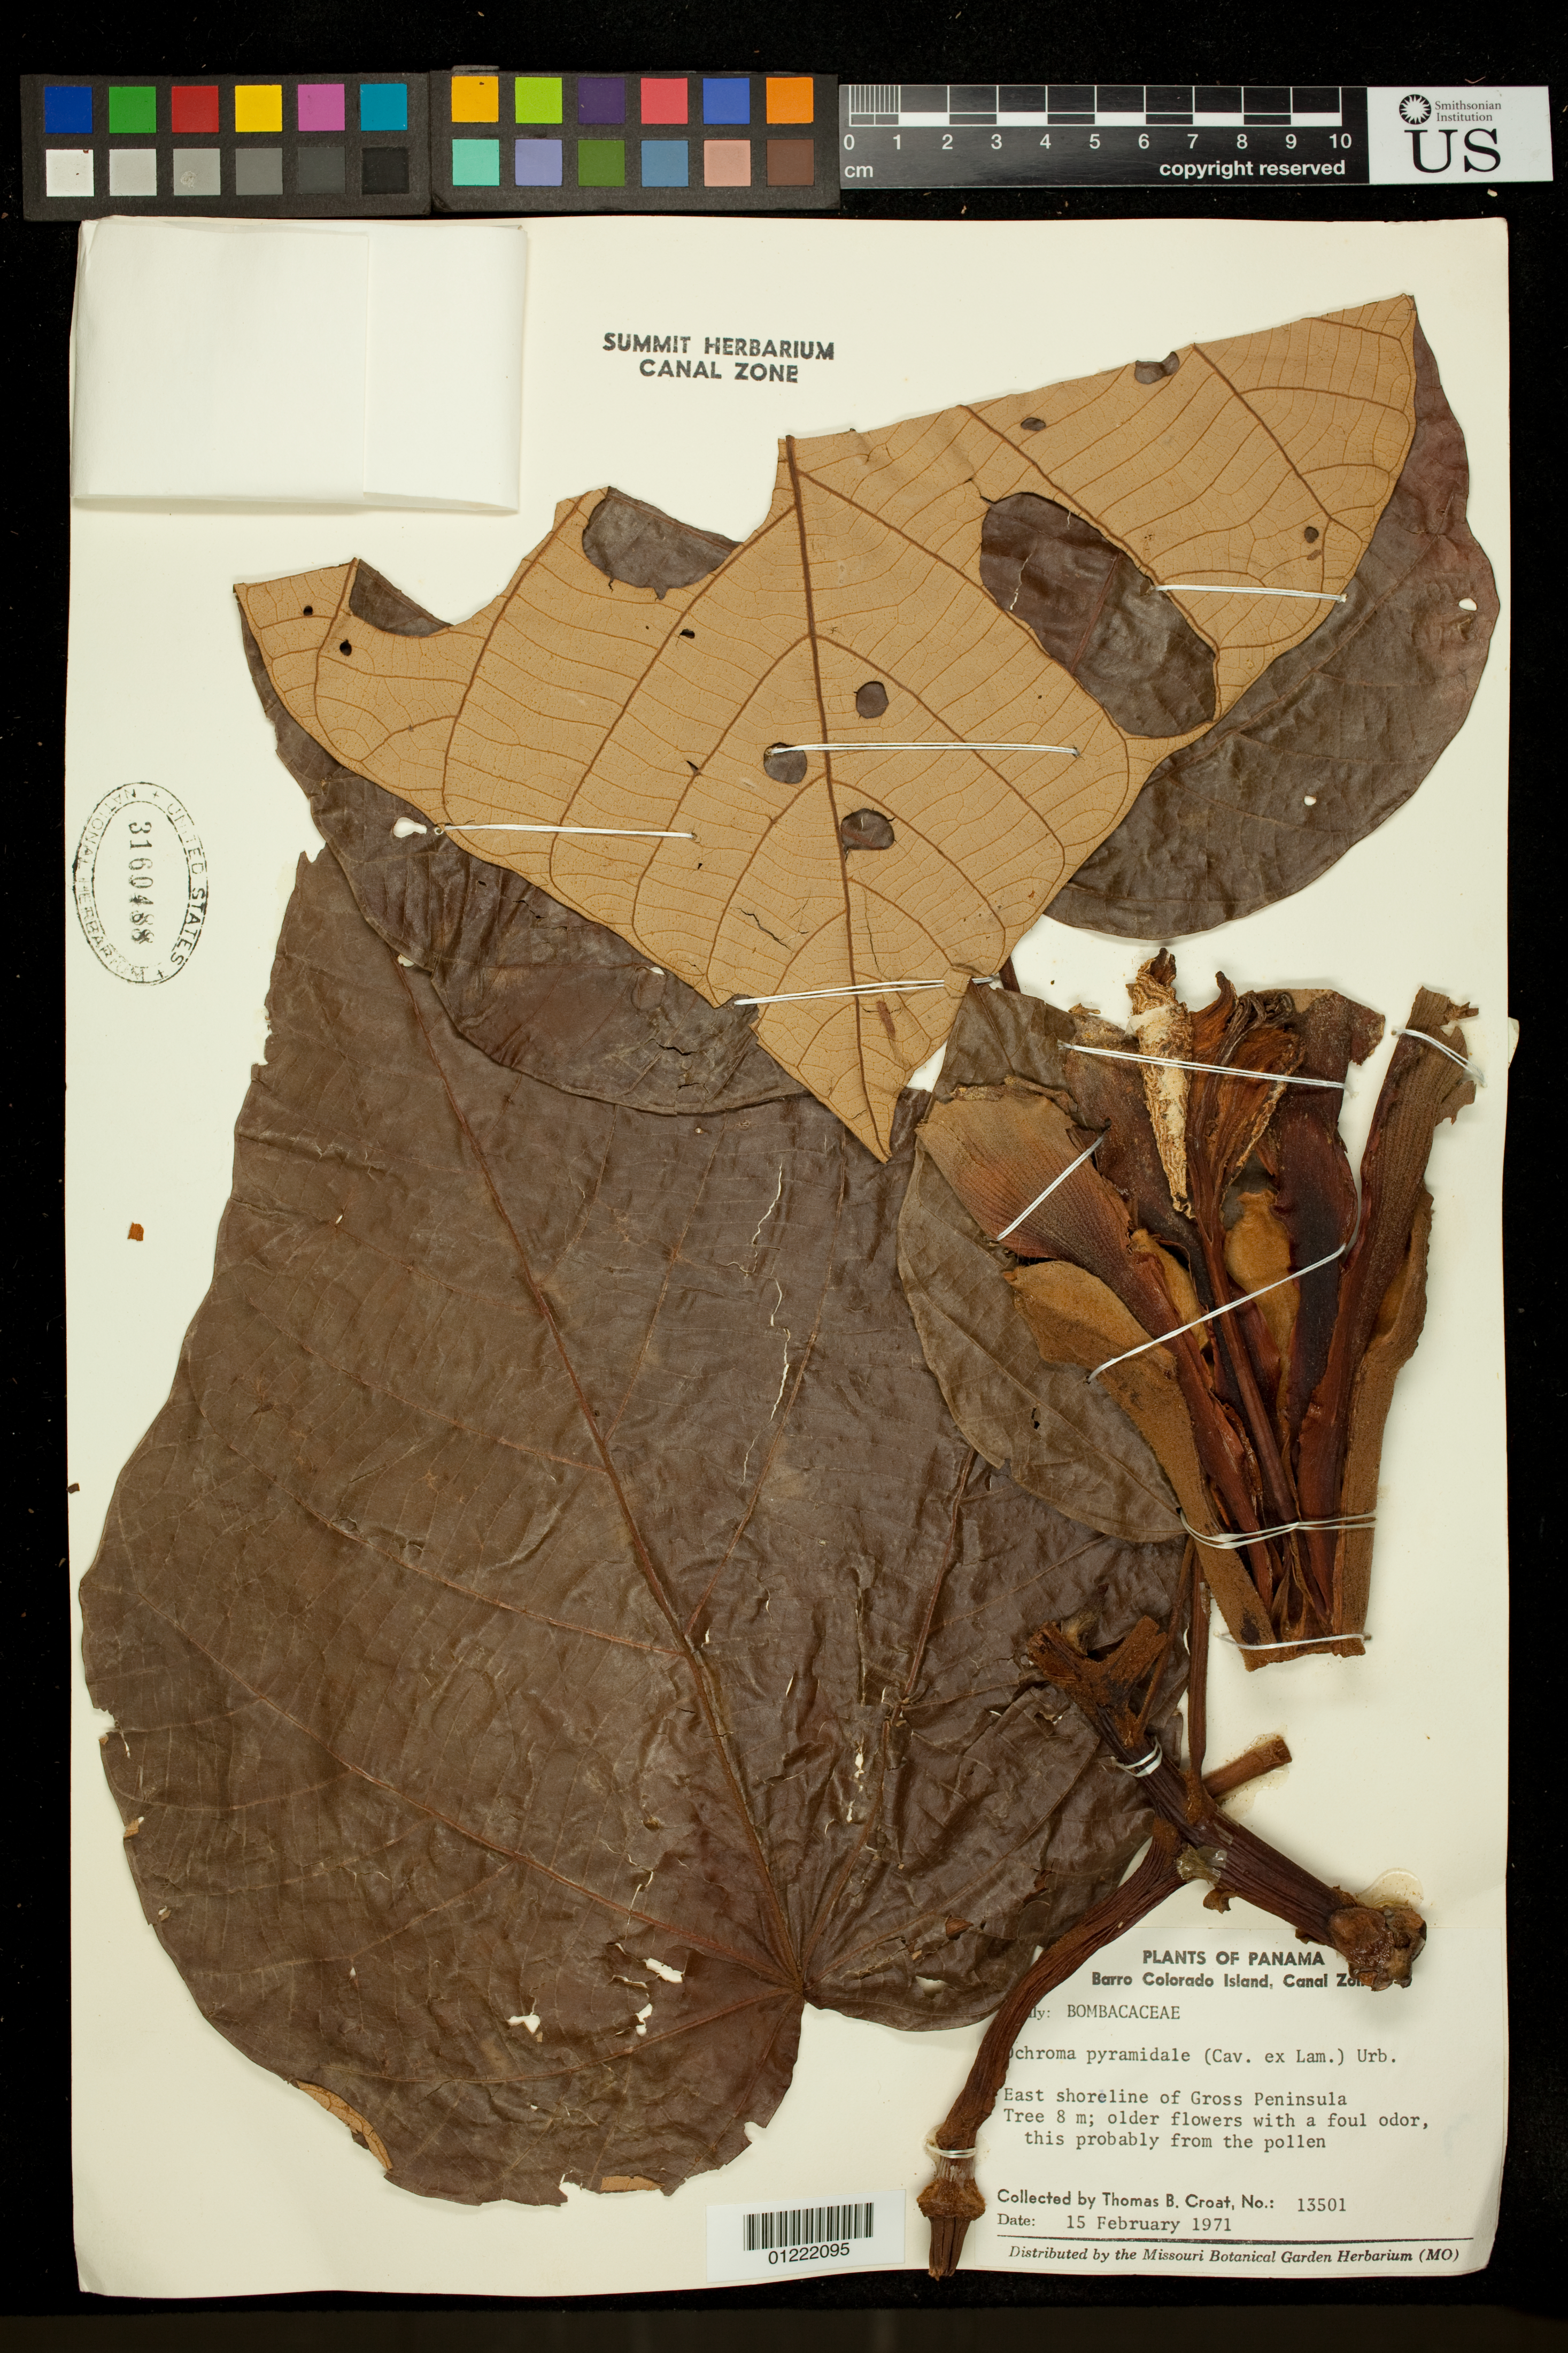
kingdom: Plantae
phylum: Tracheophyta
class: Magnoliopsida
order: Malvales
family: Malvaceae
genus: Ochroma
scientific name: Ochroma limonense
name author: Rowlee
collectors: T. B. Croat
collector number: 13501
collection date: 1971-02-15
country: Panama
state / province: Panamá Oeste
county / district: Canal Zone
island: Barro Colorado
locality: Barro Colorado Island, Canal Zone. East shoreline of Gross Peninsula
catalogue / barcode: US 3160488